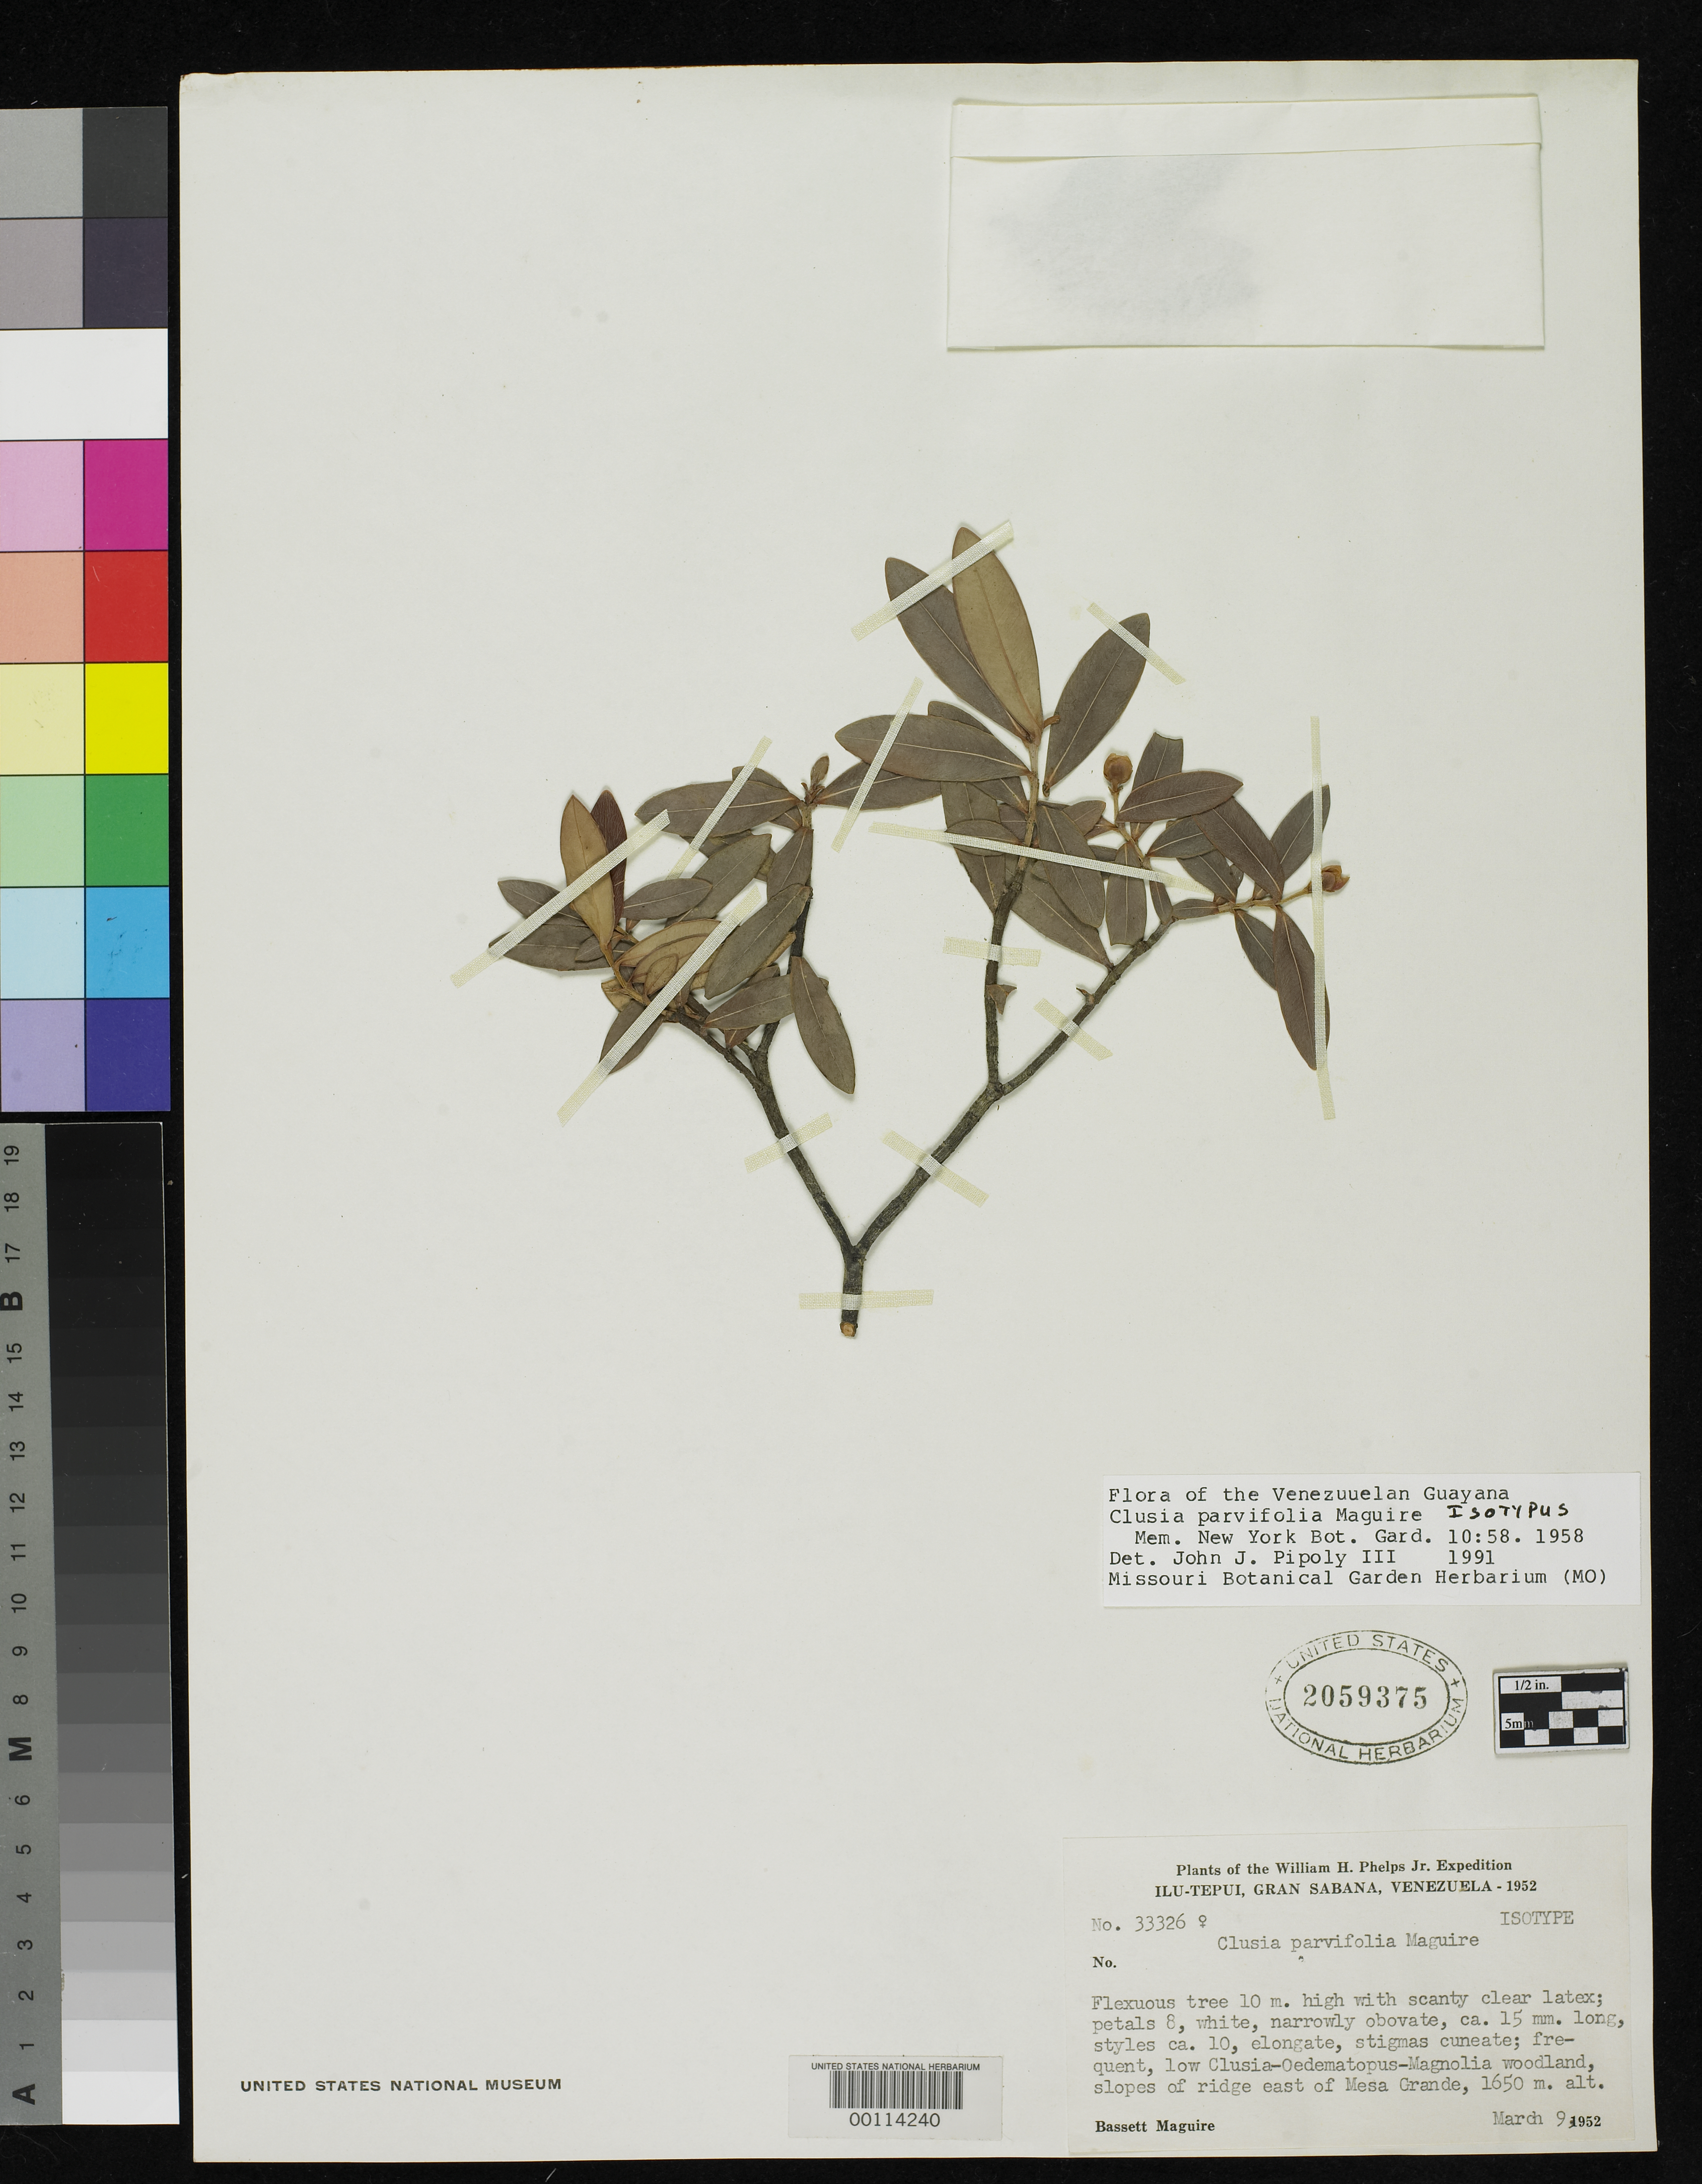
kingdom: Plantae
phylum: Tracheophyta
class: Magnoliopsida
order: Malpighiales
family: Clusiaceae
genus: Clusia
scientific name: Clusia parvifolia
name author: Maguire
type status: Isotype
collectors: B. Maguire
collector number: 33326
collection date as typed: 09 Mar 1952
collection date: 1952-03-09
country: Venezuela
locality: Ilu-Tepui, Gran Sabana, slopes of Ridge E of Mesagrande.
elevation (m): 1650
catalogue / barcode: US 2059375